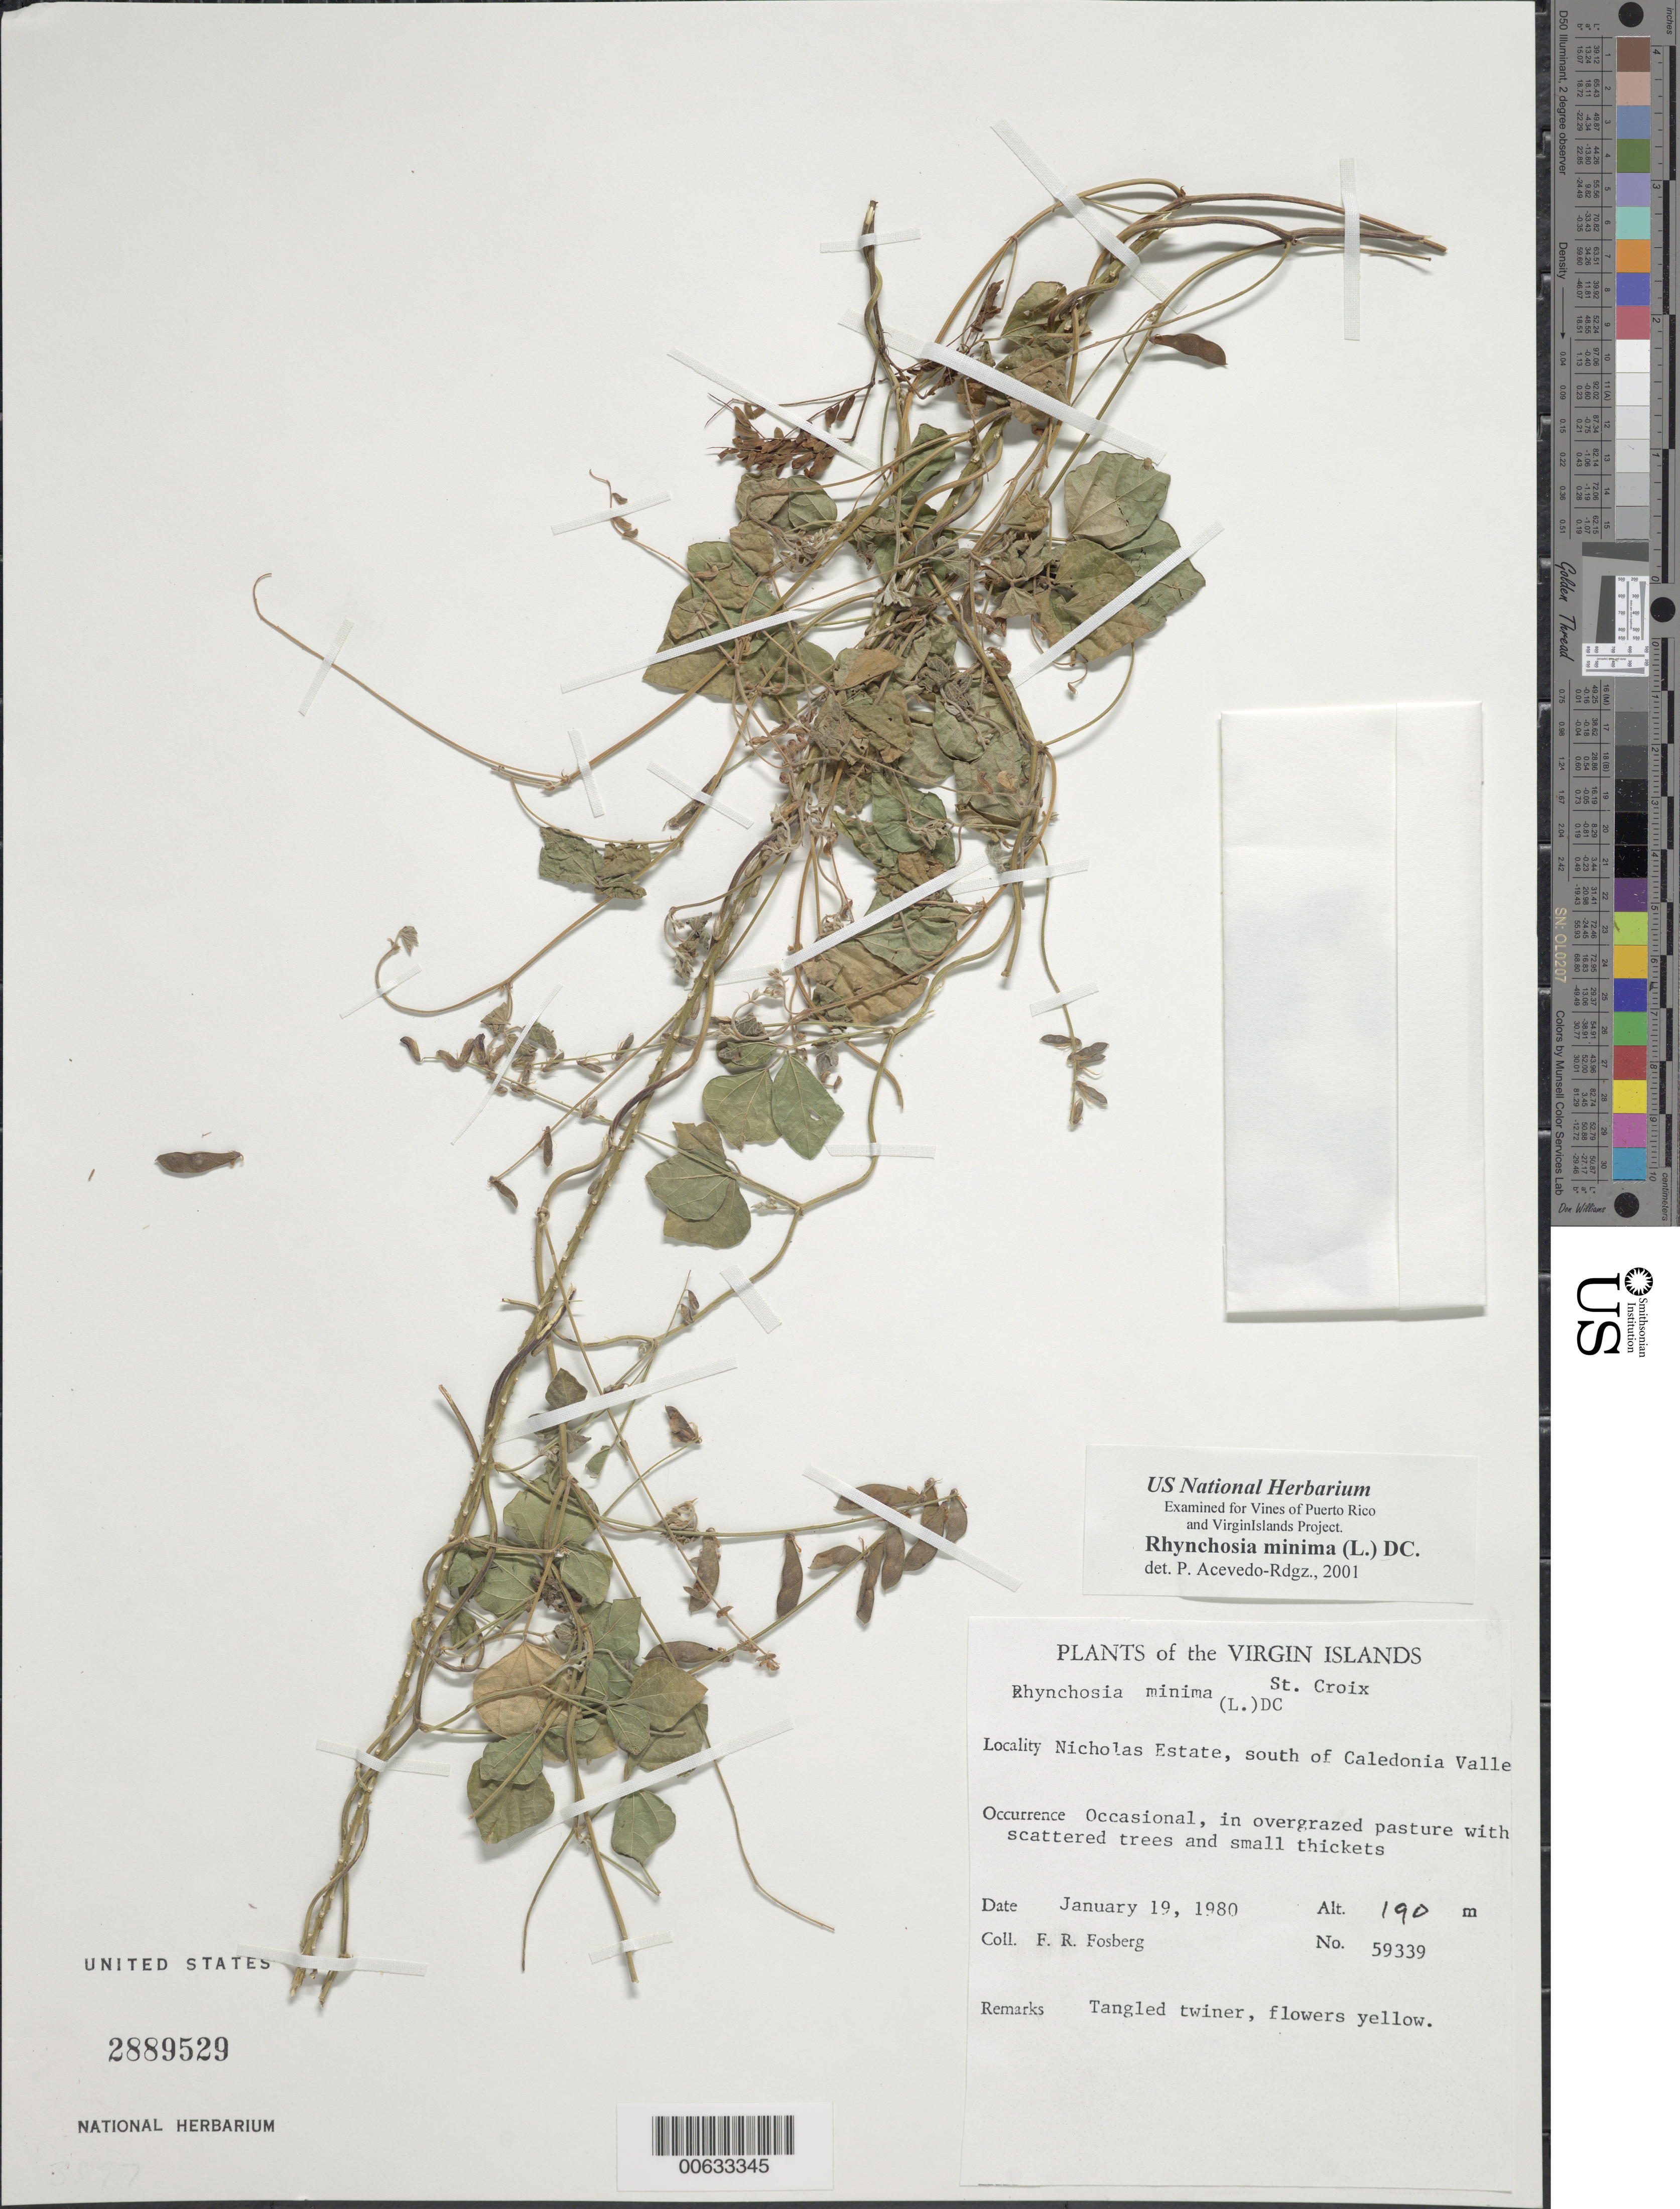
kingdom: Plantae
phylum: Tracheophyta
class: Magnoliopsida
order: Fabales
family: Fabaceae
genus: Rhynchosia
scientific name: Rhynchosia minima var. minima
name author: (L.) DC.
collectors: F. R. Fosberg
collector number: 59339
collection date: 1980-01-19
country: U.S. Virgin Islands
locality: The Virgin Islands, St. Croix, Nicholas Estate, south of Caledonia Valle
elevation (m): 190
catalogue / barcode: US 2889529